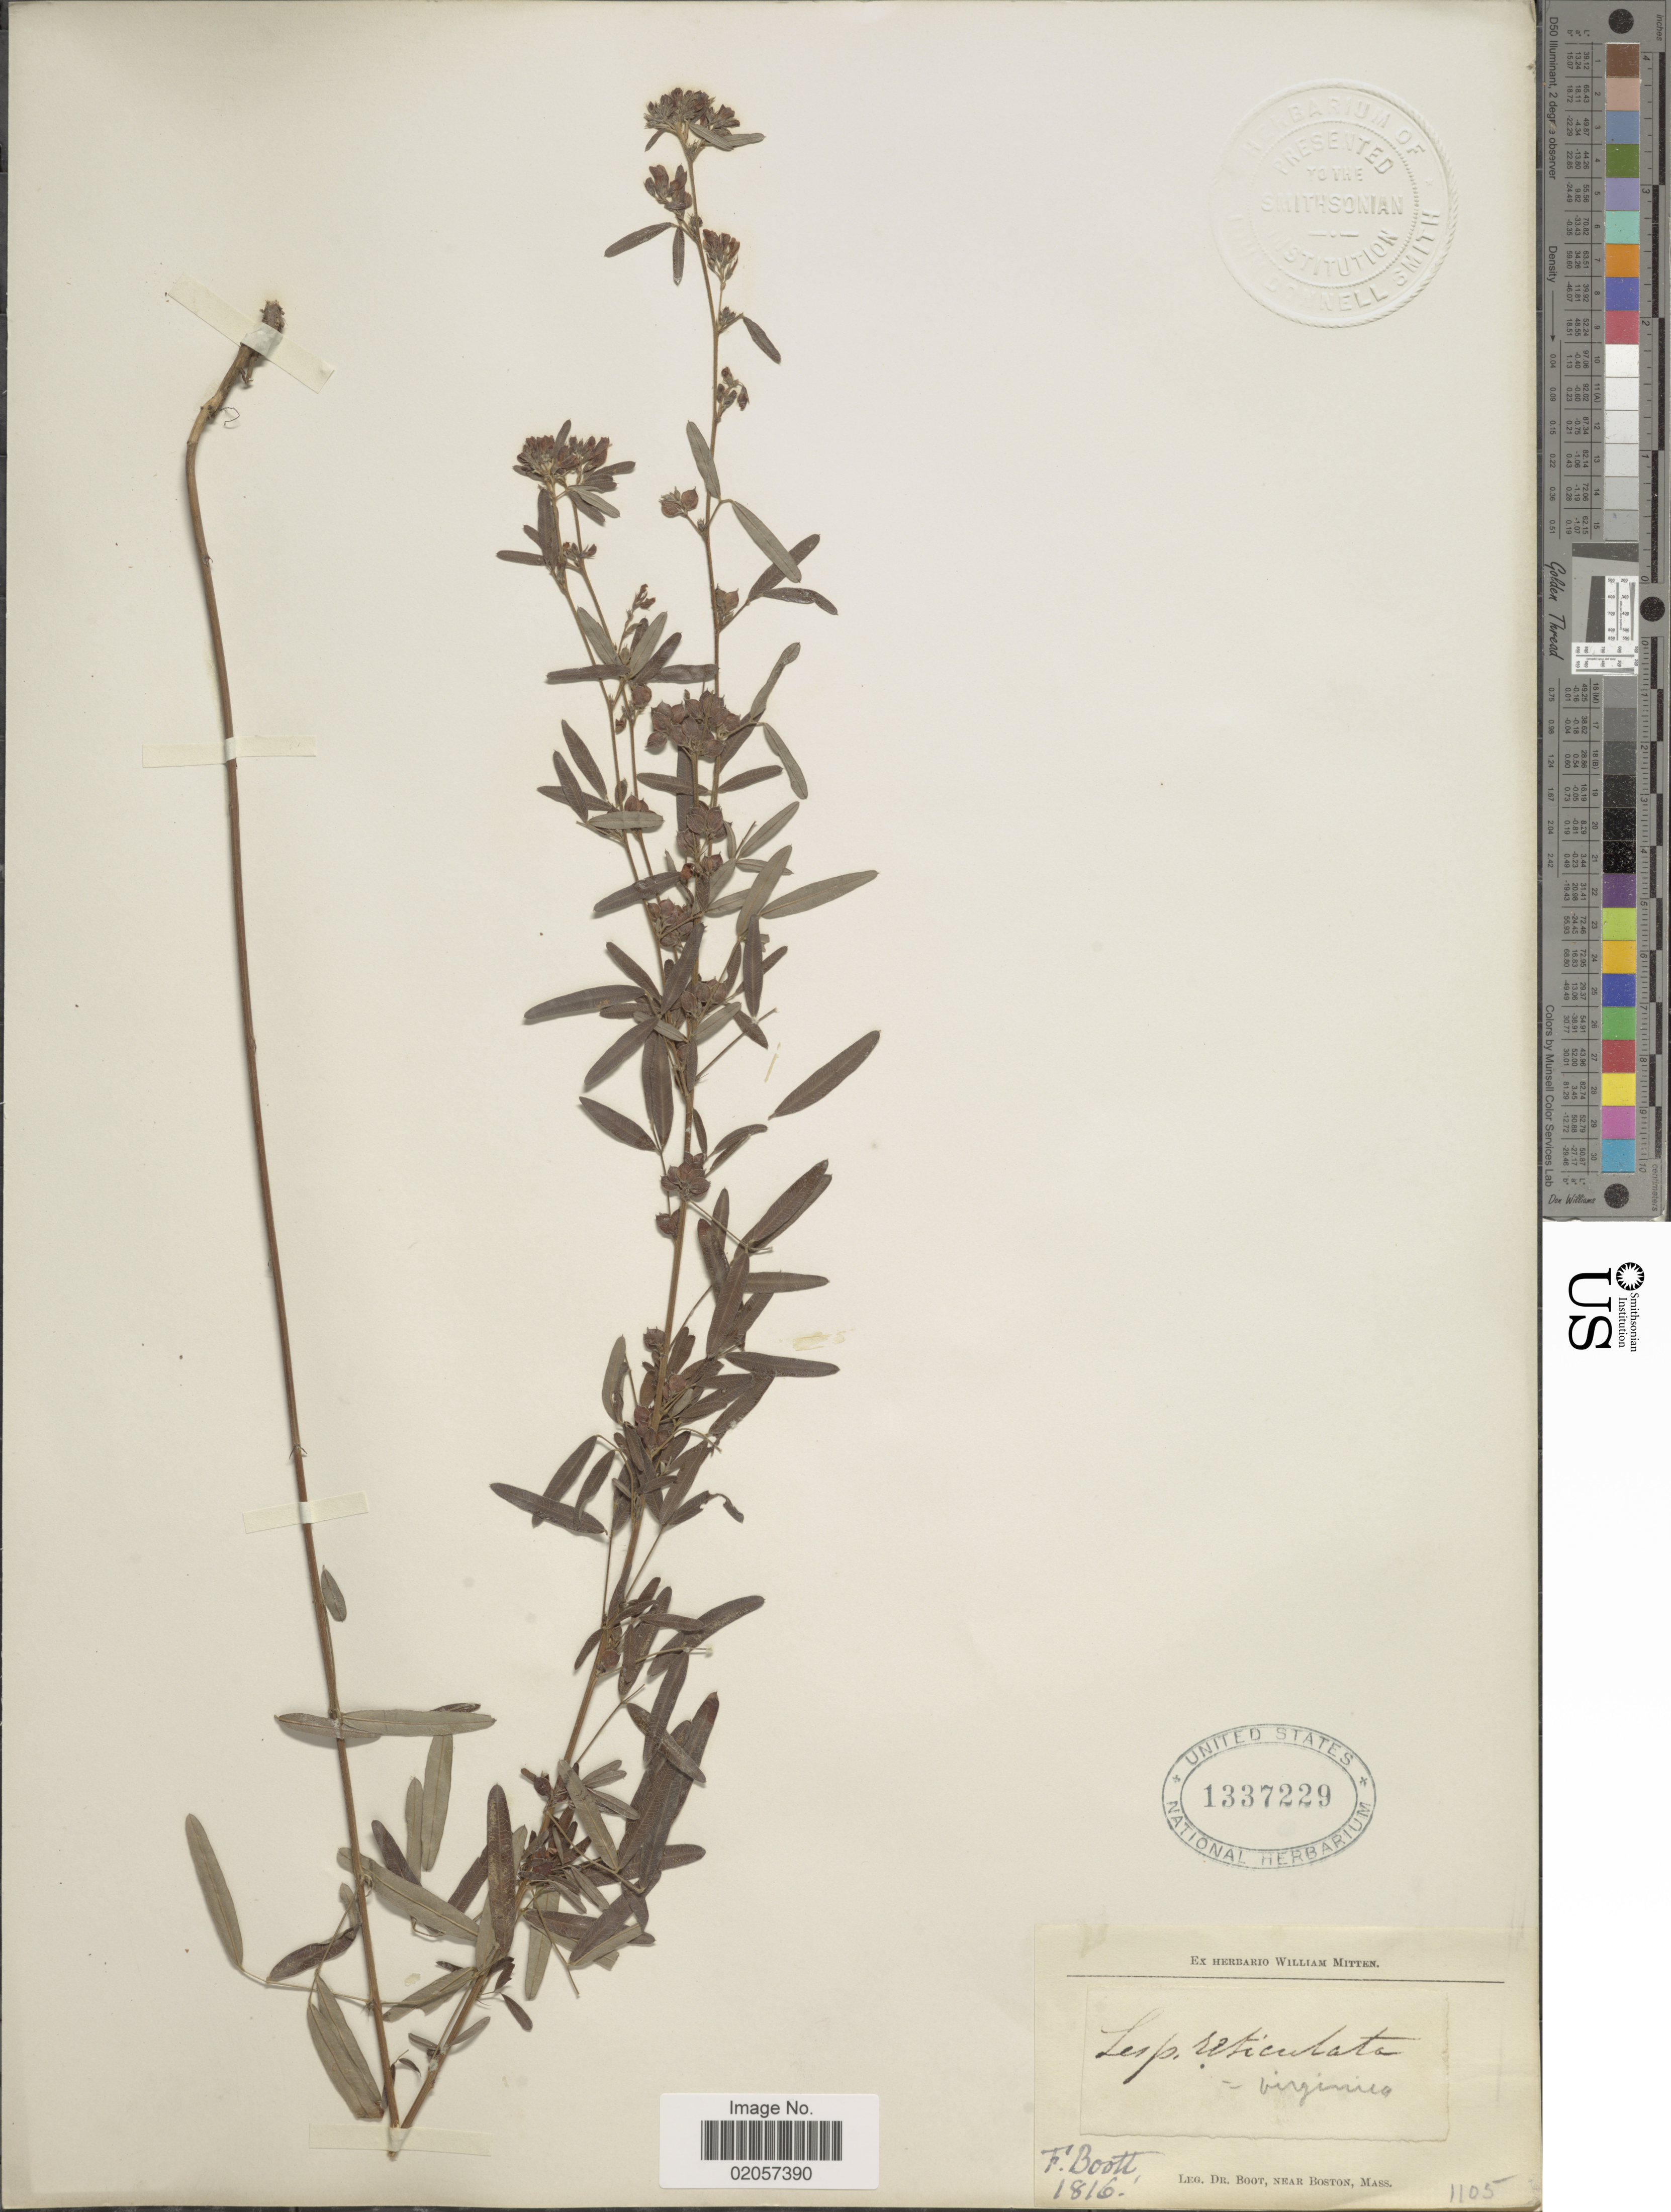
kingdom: Plantae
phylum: Tracheophyta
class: Magnoliopsida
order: Fabales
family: Fabaceae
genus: Lespedeza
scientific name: Lespedeza virginica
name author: (L.) Britton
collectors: F. M. B. Boott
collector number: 1105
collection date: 1816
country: United States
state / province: Massachusetts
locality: Near Boston.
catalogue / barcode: US 1337229